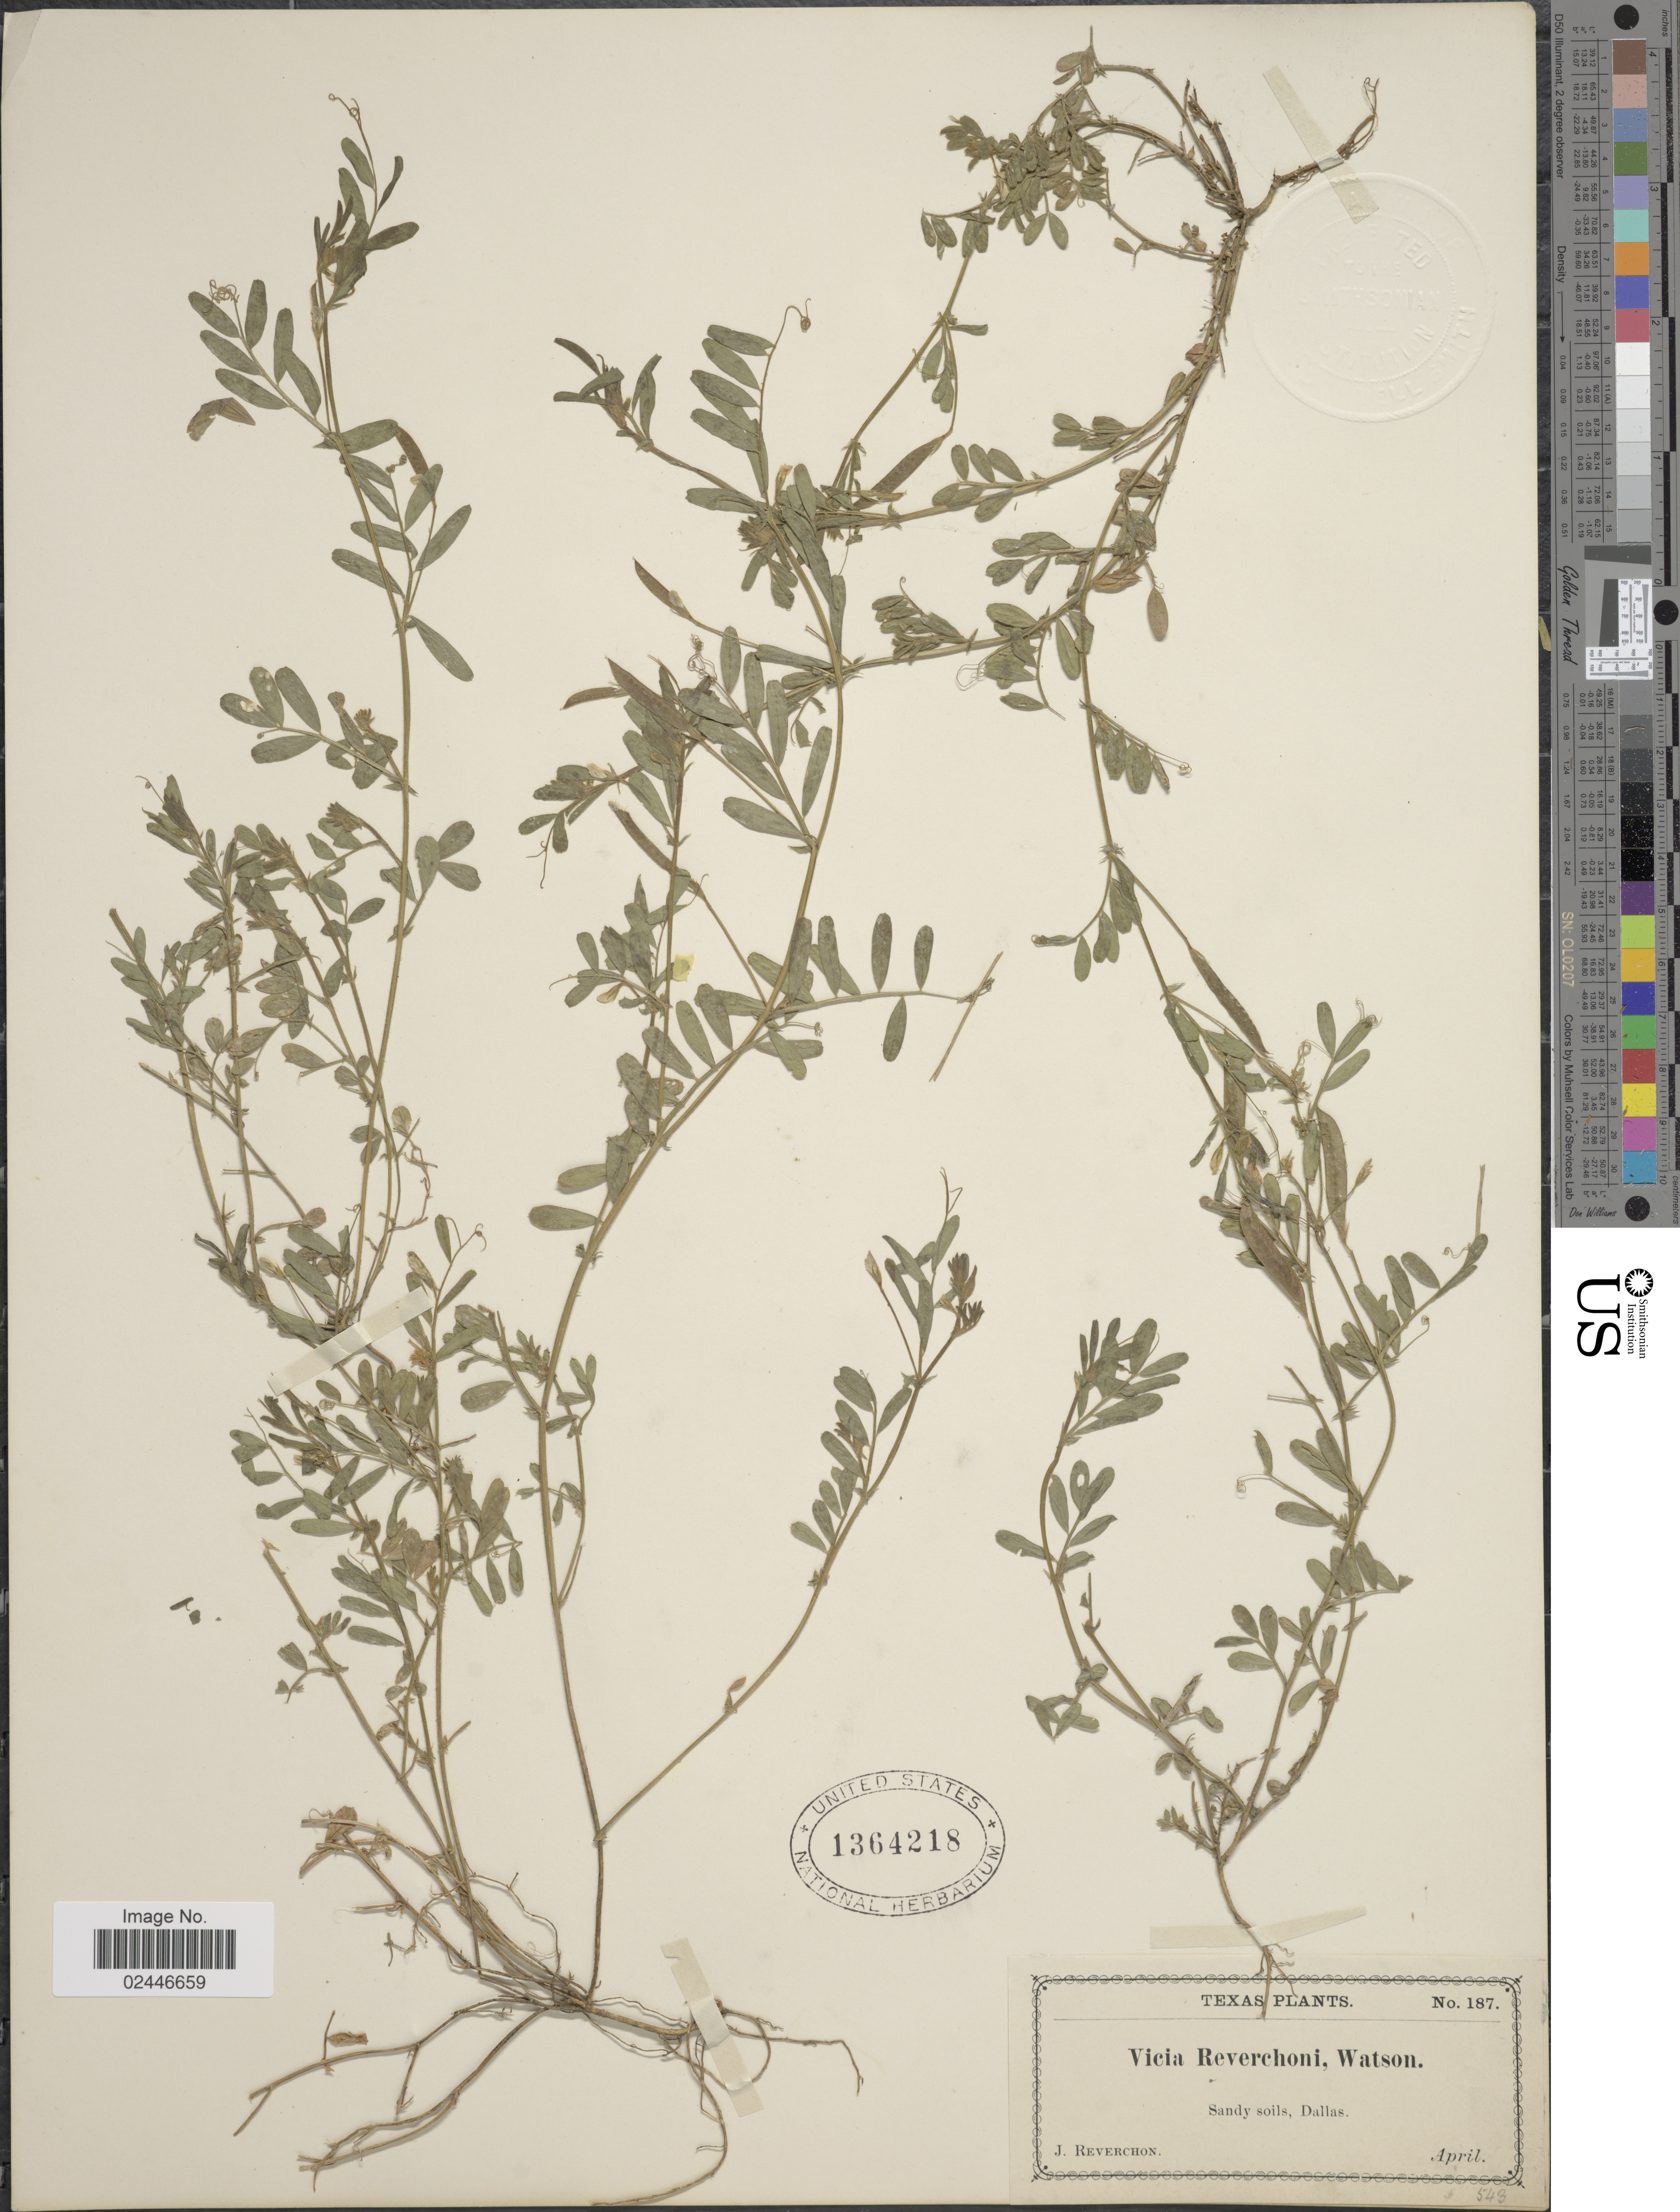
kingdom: Plantae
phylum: Tracheophyta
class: Magnoliopsida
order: Fabales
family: Fabaceae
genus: Vicia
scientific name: Vicia reverchonii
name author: S. Watson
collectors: J. Reverchon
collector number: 187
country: United States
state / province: Texas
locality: Dallas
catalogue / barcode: US 1364218